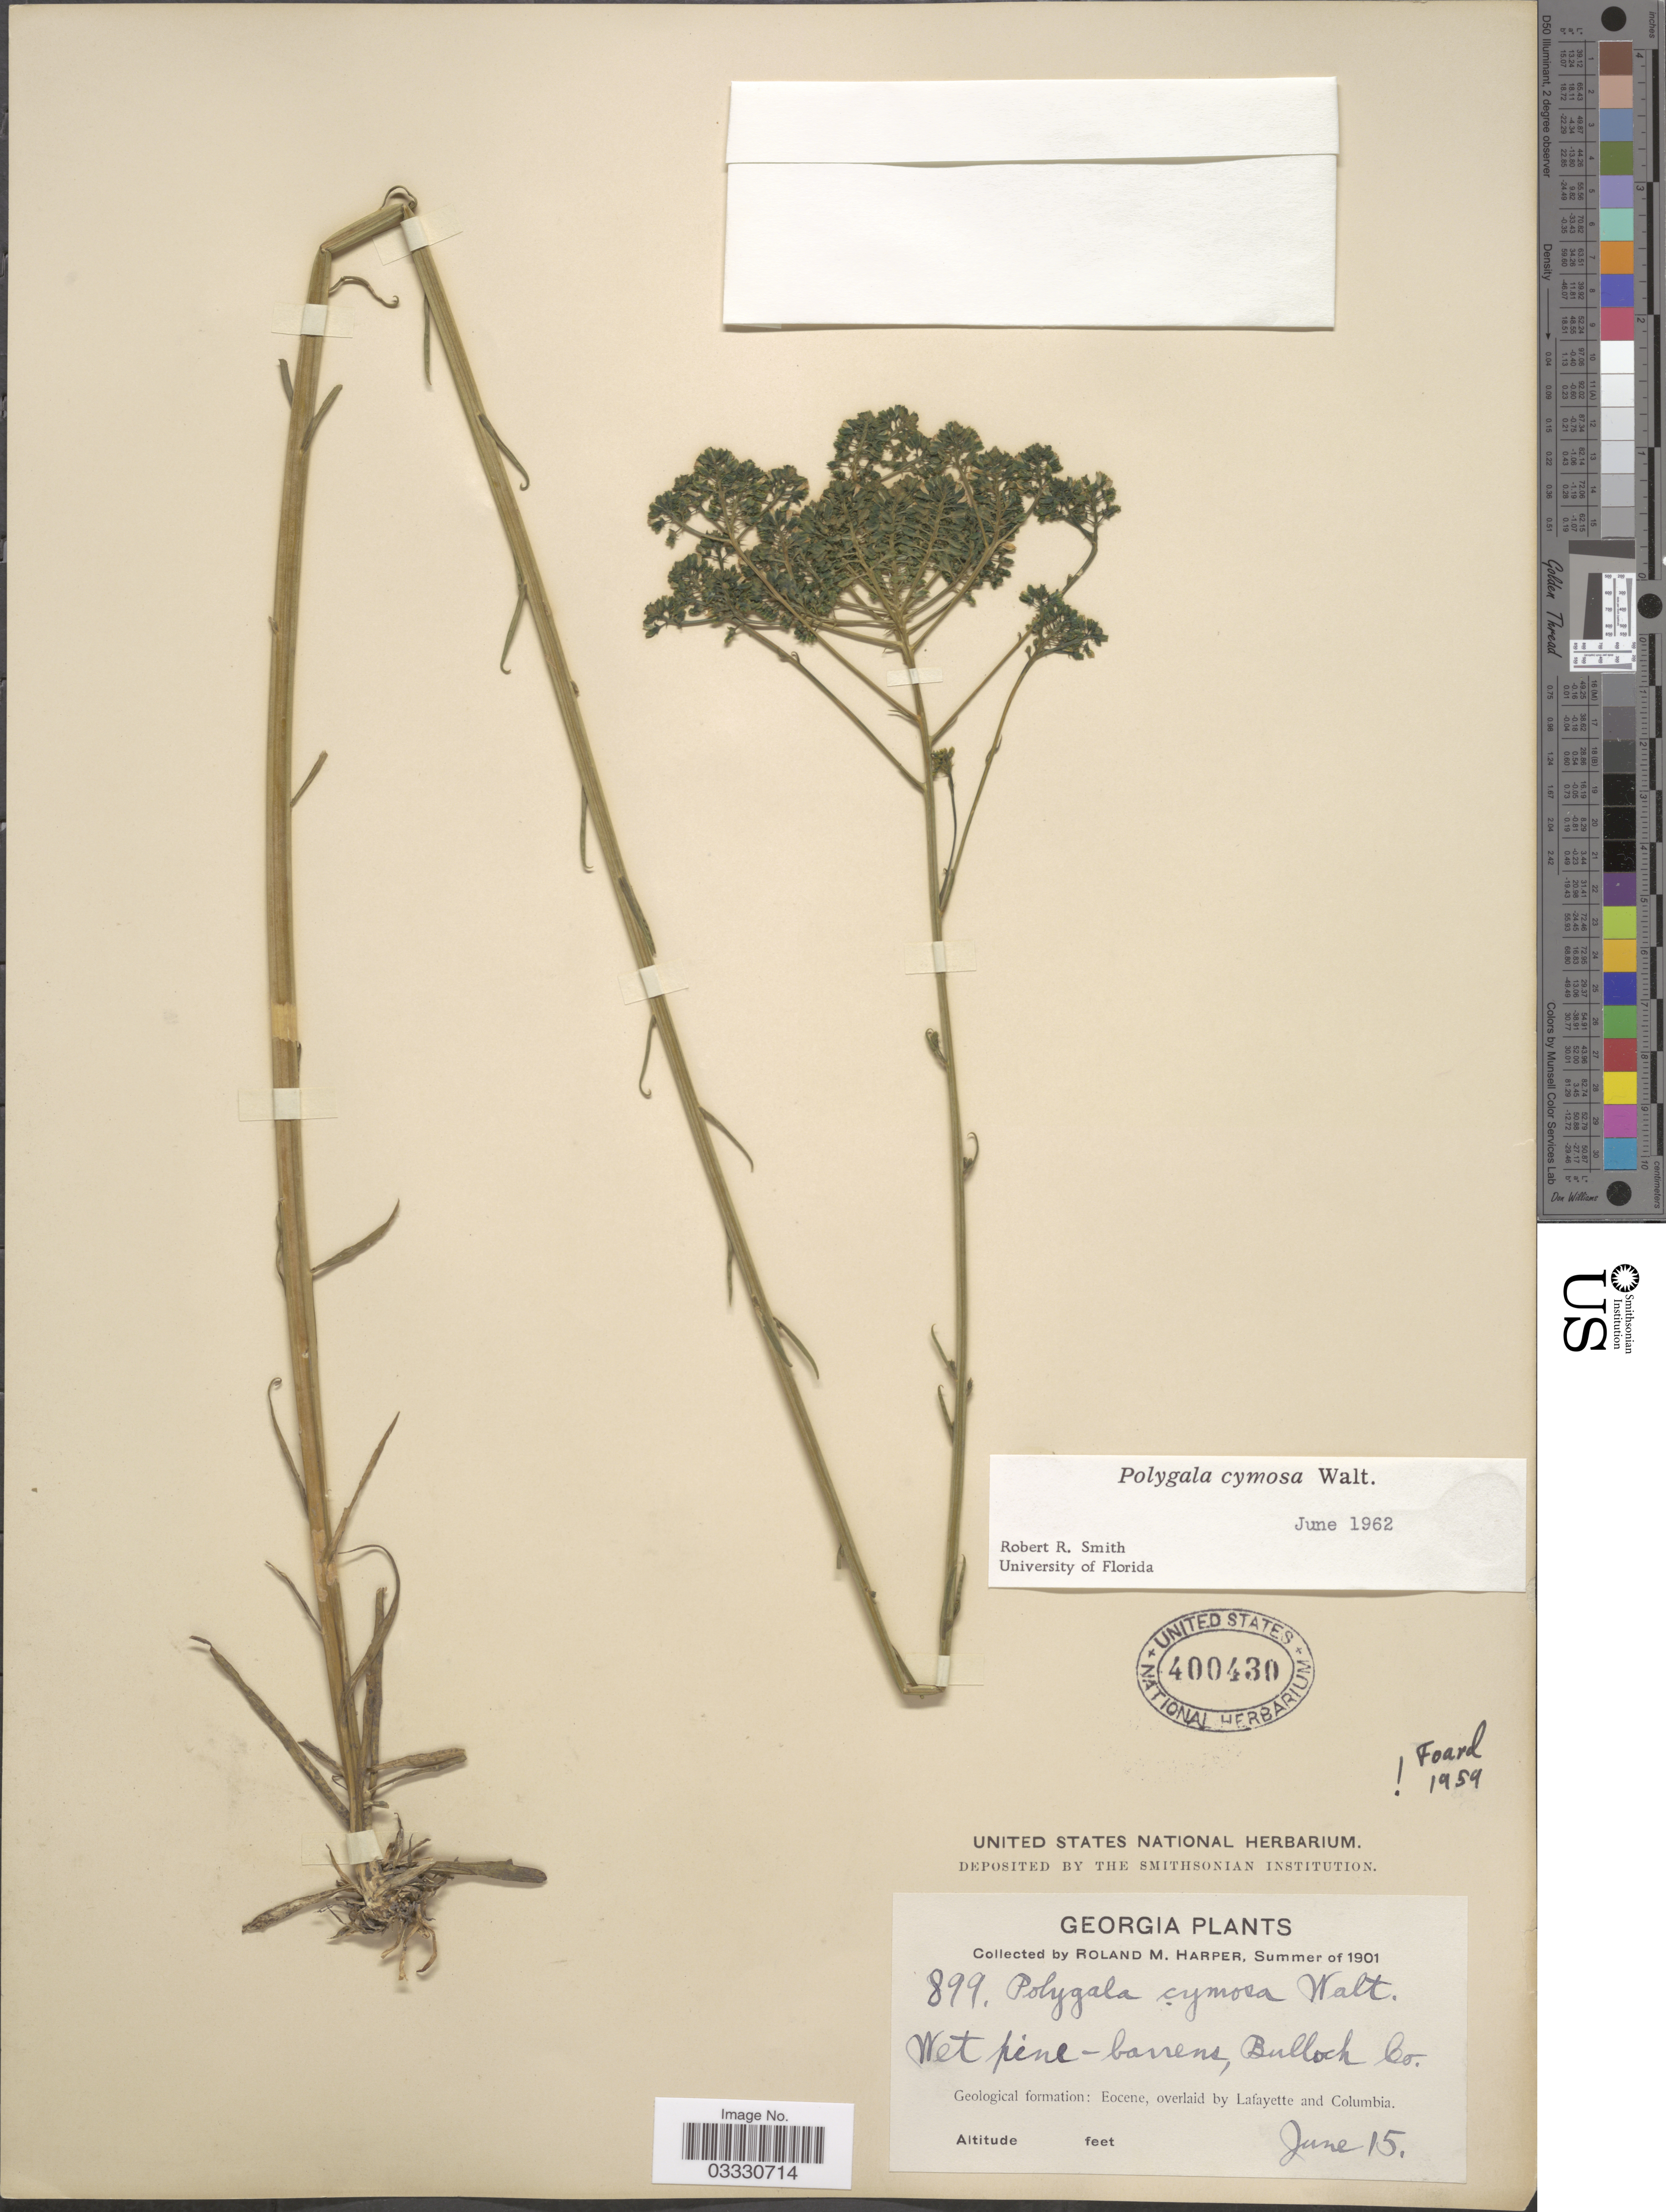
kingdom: Plantae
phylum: Tracheophyta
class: Magnoliopsida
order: Fabales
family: Polygalaceae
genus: Polygala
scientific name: Polygala cymosa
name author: Walter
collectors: R. M. Harper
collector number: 899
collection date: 1901-06-15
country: United States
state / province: Georgia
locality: Wet pine-barrens, Bullock Co.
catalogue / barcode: US 400430